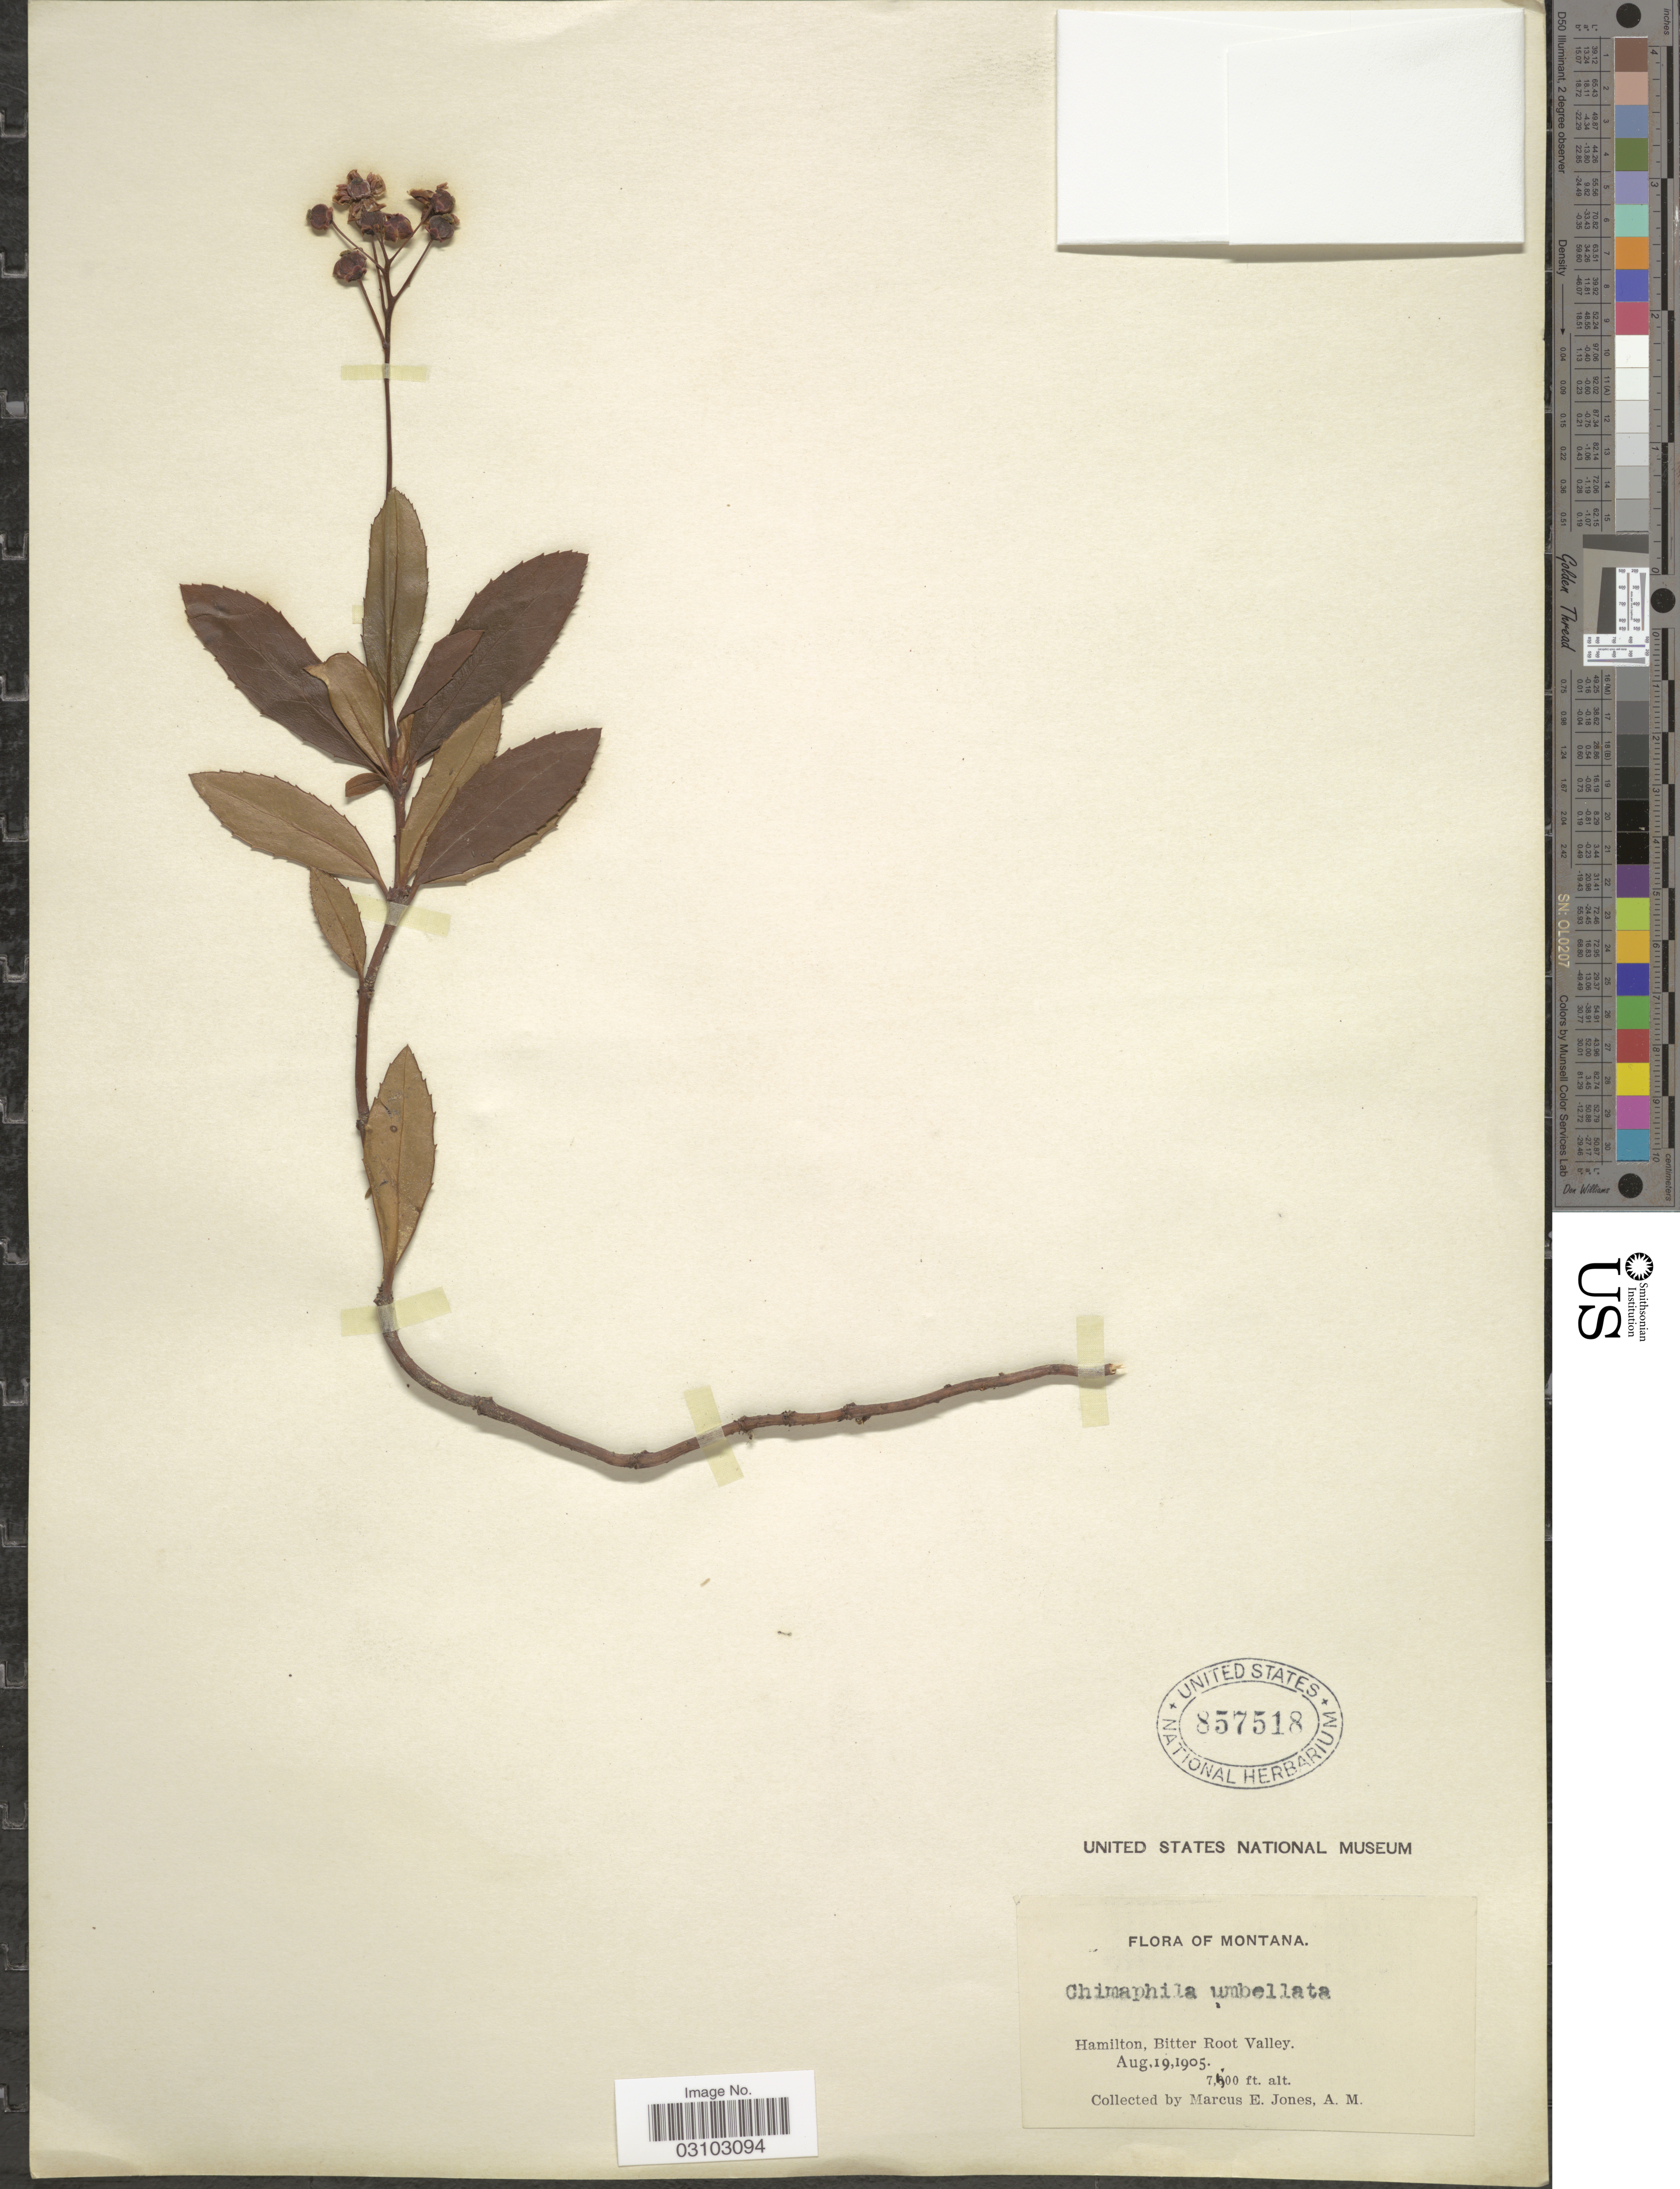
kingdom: Plantae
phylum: Tracheophyta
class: Magnoliopsida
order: Ericales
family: Ericaceae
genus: Chimaphila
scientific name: Chimaphila umbellata var. occidentalis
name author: (Rydb.) S.F. Blake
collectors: M. E. Jones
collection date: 1905-08-19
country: United States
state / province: Montana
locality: Hamilton, Bitter Root Valley.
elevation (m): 2286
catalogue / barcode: US 857518